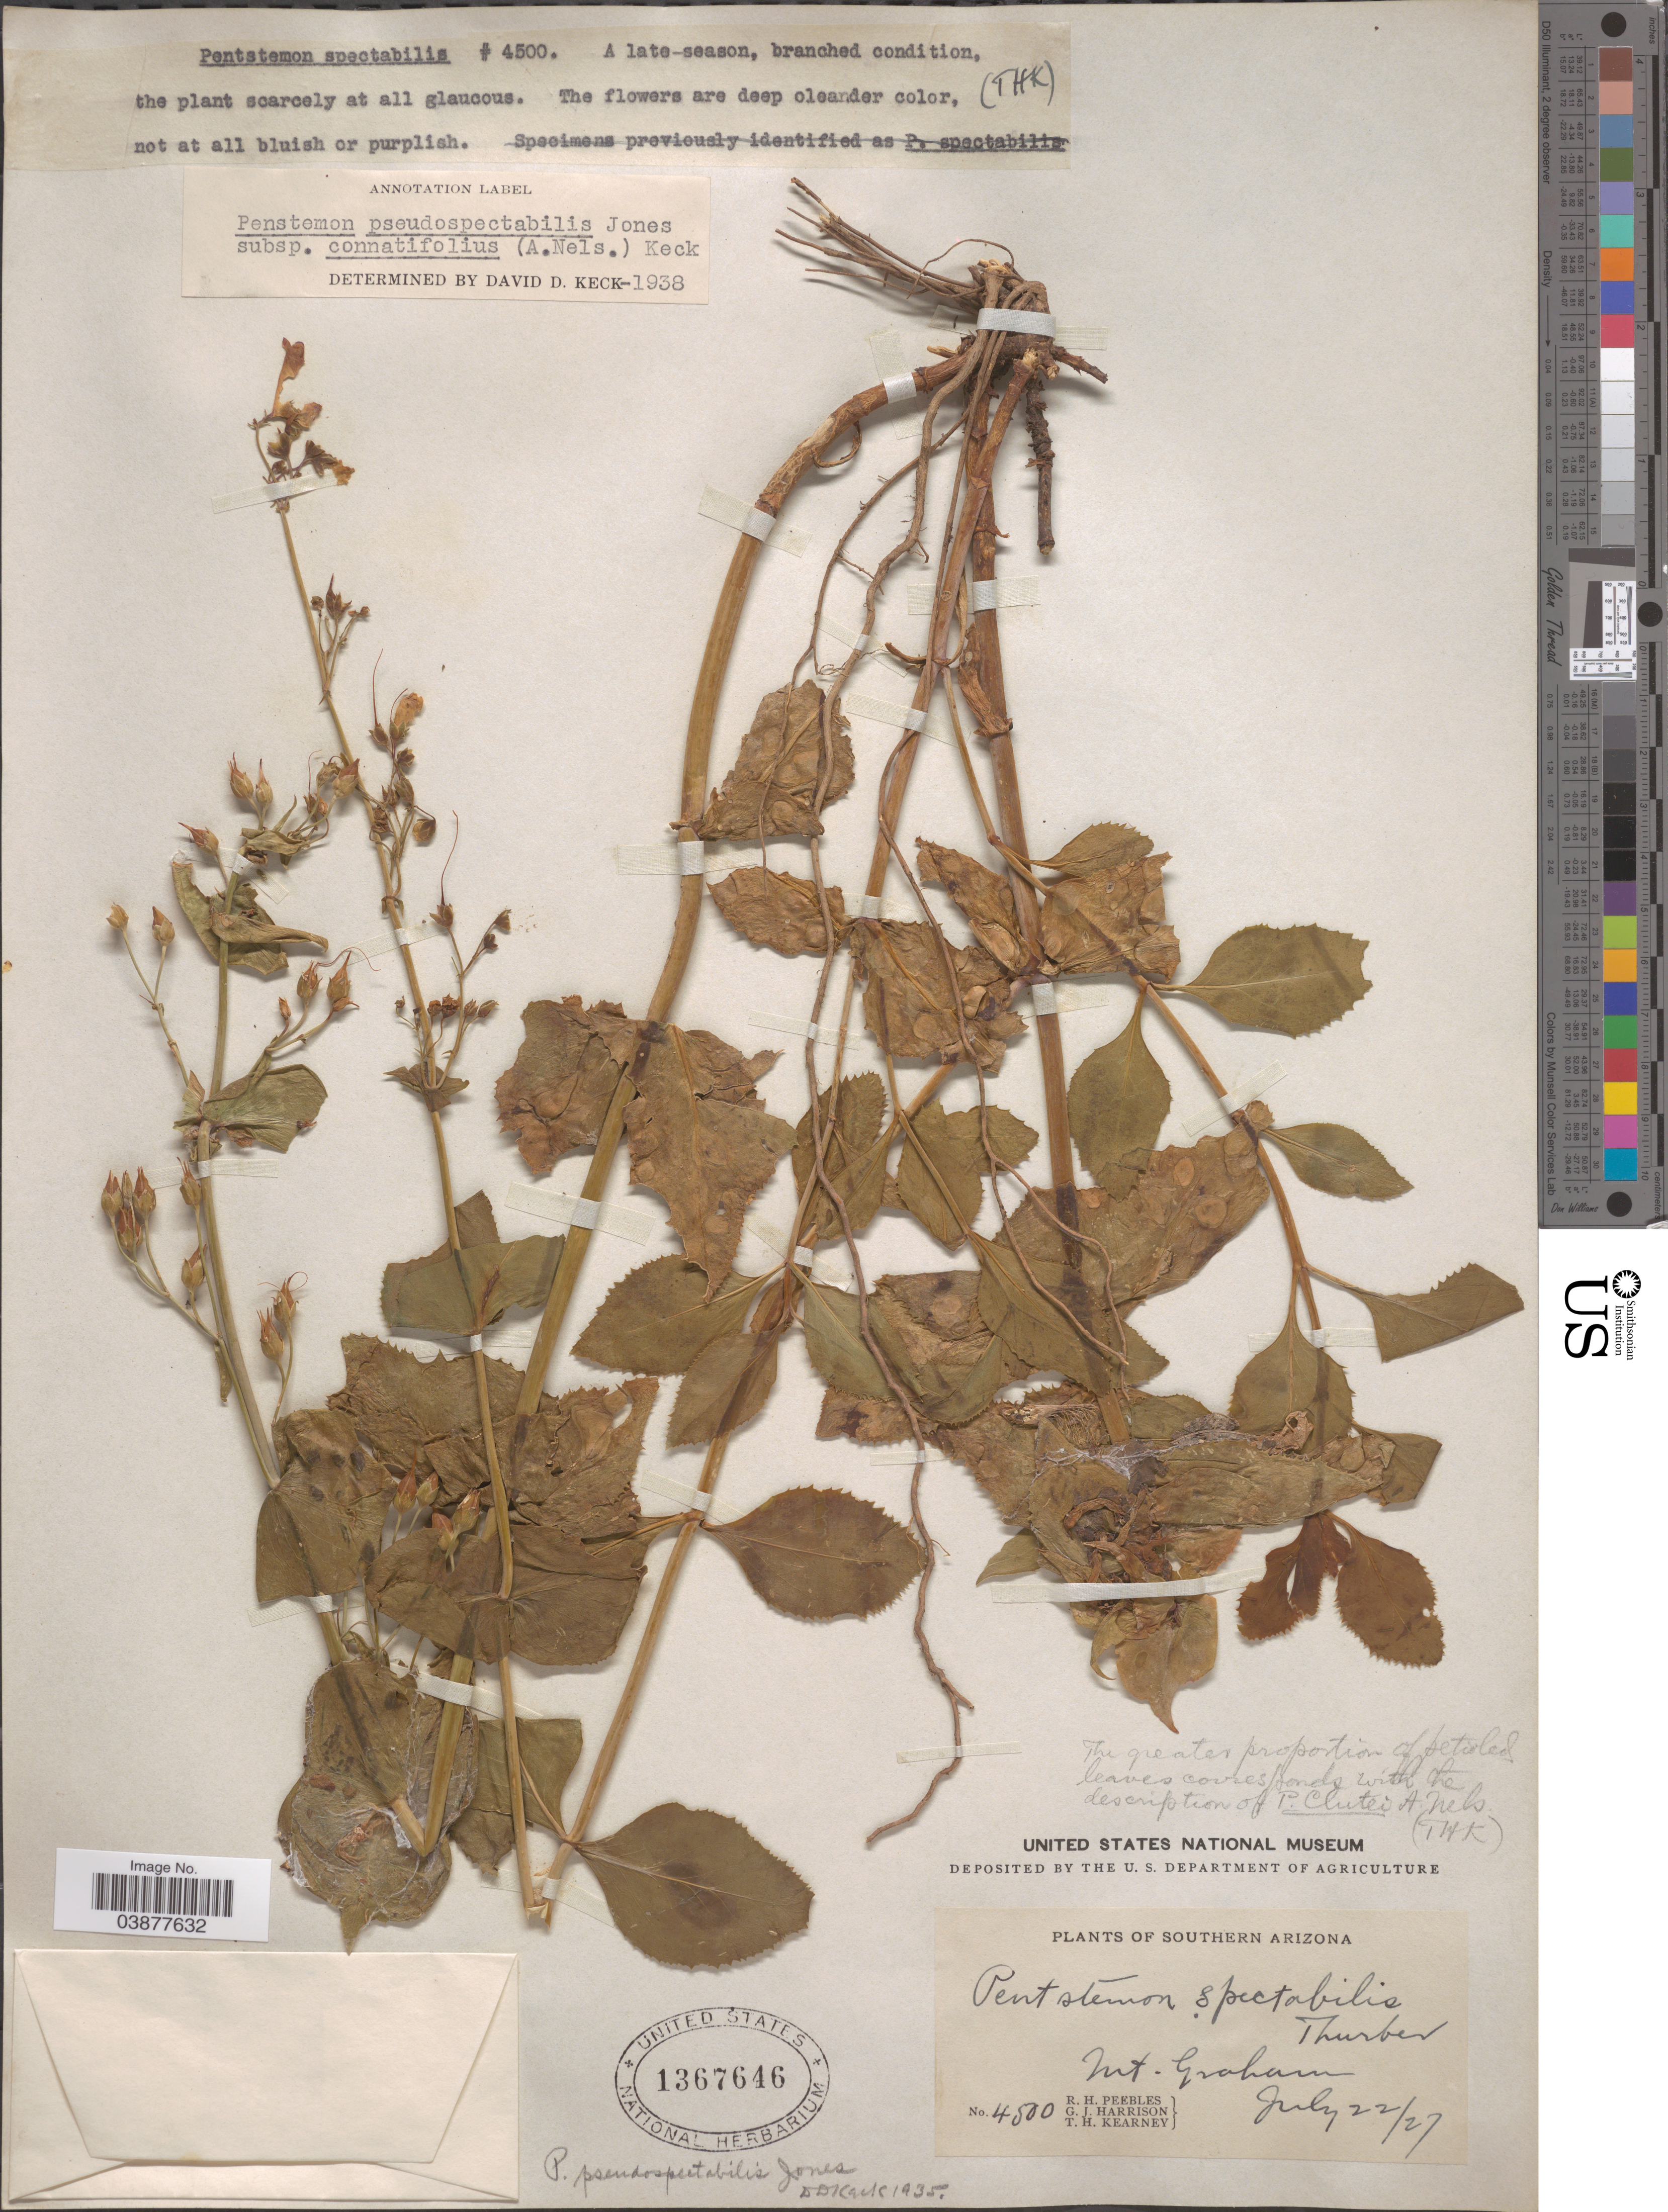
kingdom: Plantae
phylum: Tracheophyta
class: Magnoliopsida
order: Lamiales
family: Plantaginaceae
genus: Penstemon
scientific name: Penstemon pseudospectabilis subsp. clutei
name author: (A. Nelson) D.D. Keck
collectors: R. H. Peebles, G. J. Harrison & T. H. Kearney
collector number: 4500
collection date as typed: Transcribed d/m/y: 22/7/27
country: United States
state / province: Arizona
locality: Southern Arizona. Mt. Graham.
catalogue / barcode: US 1367646